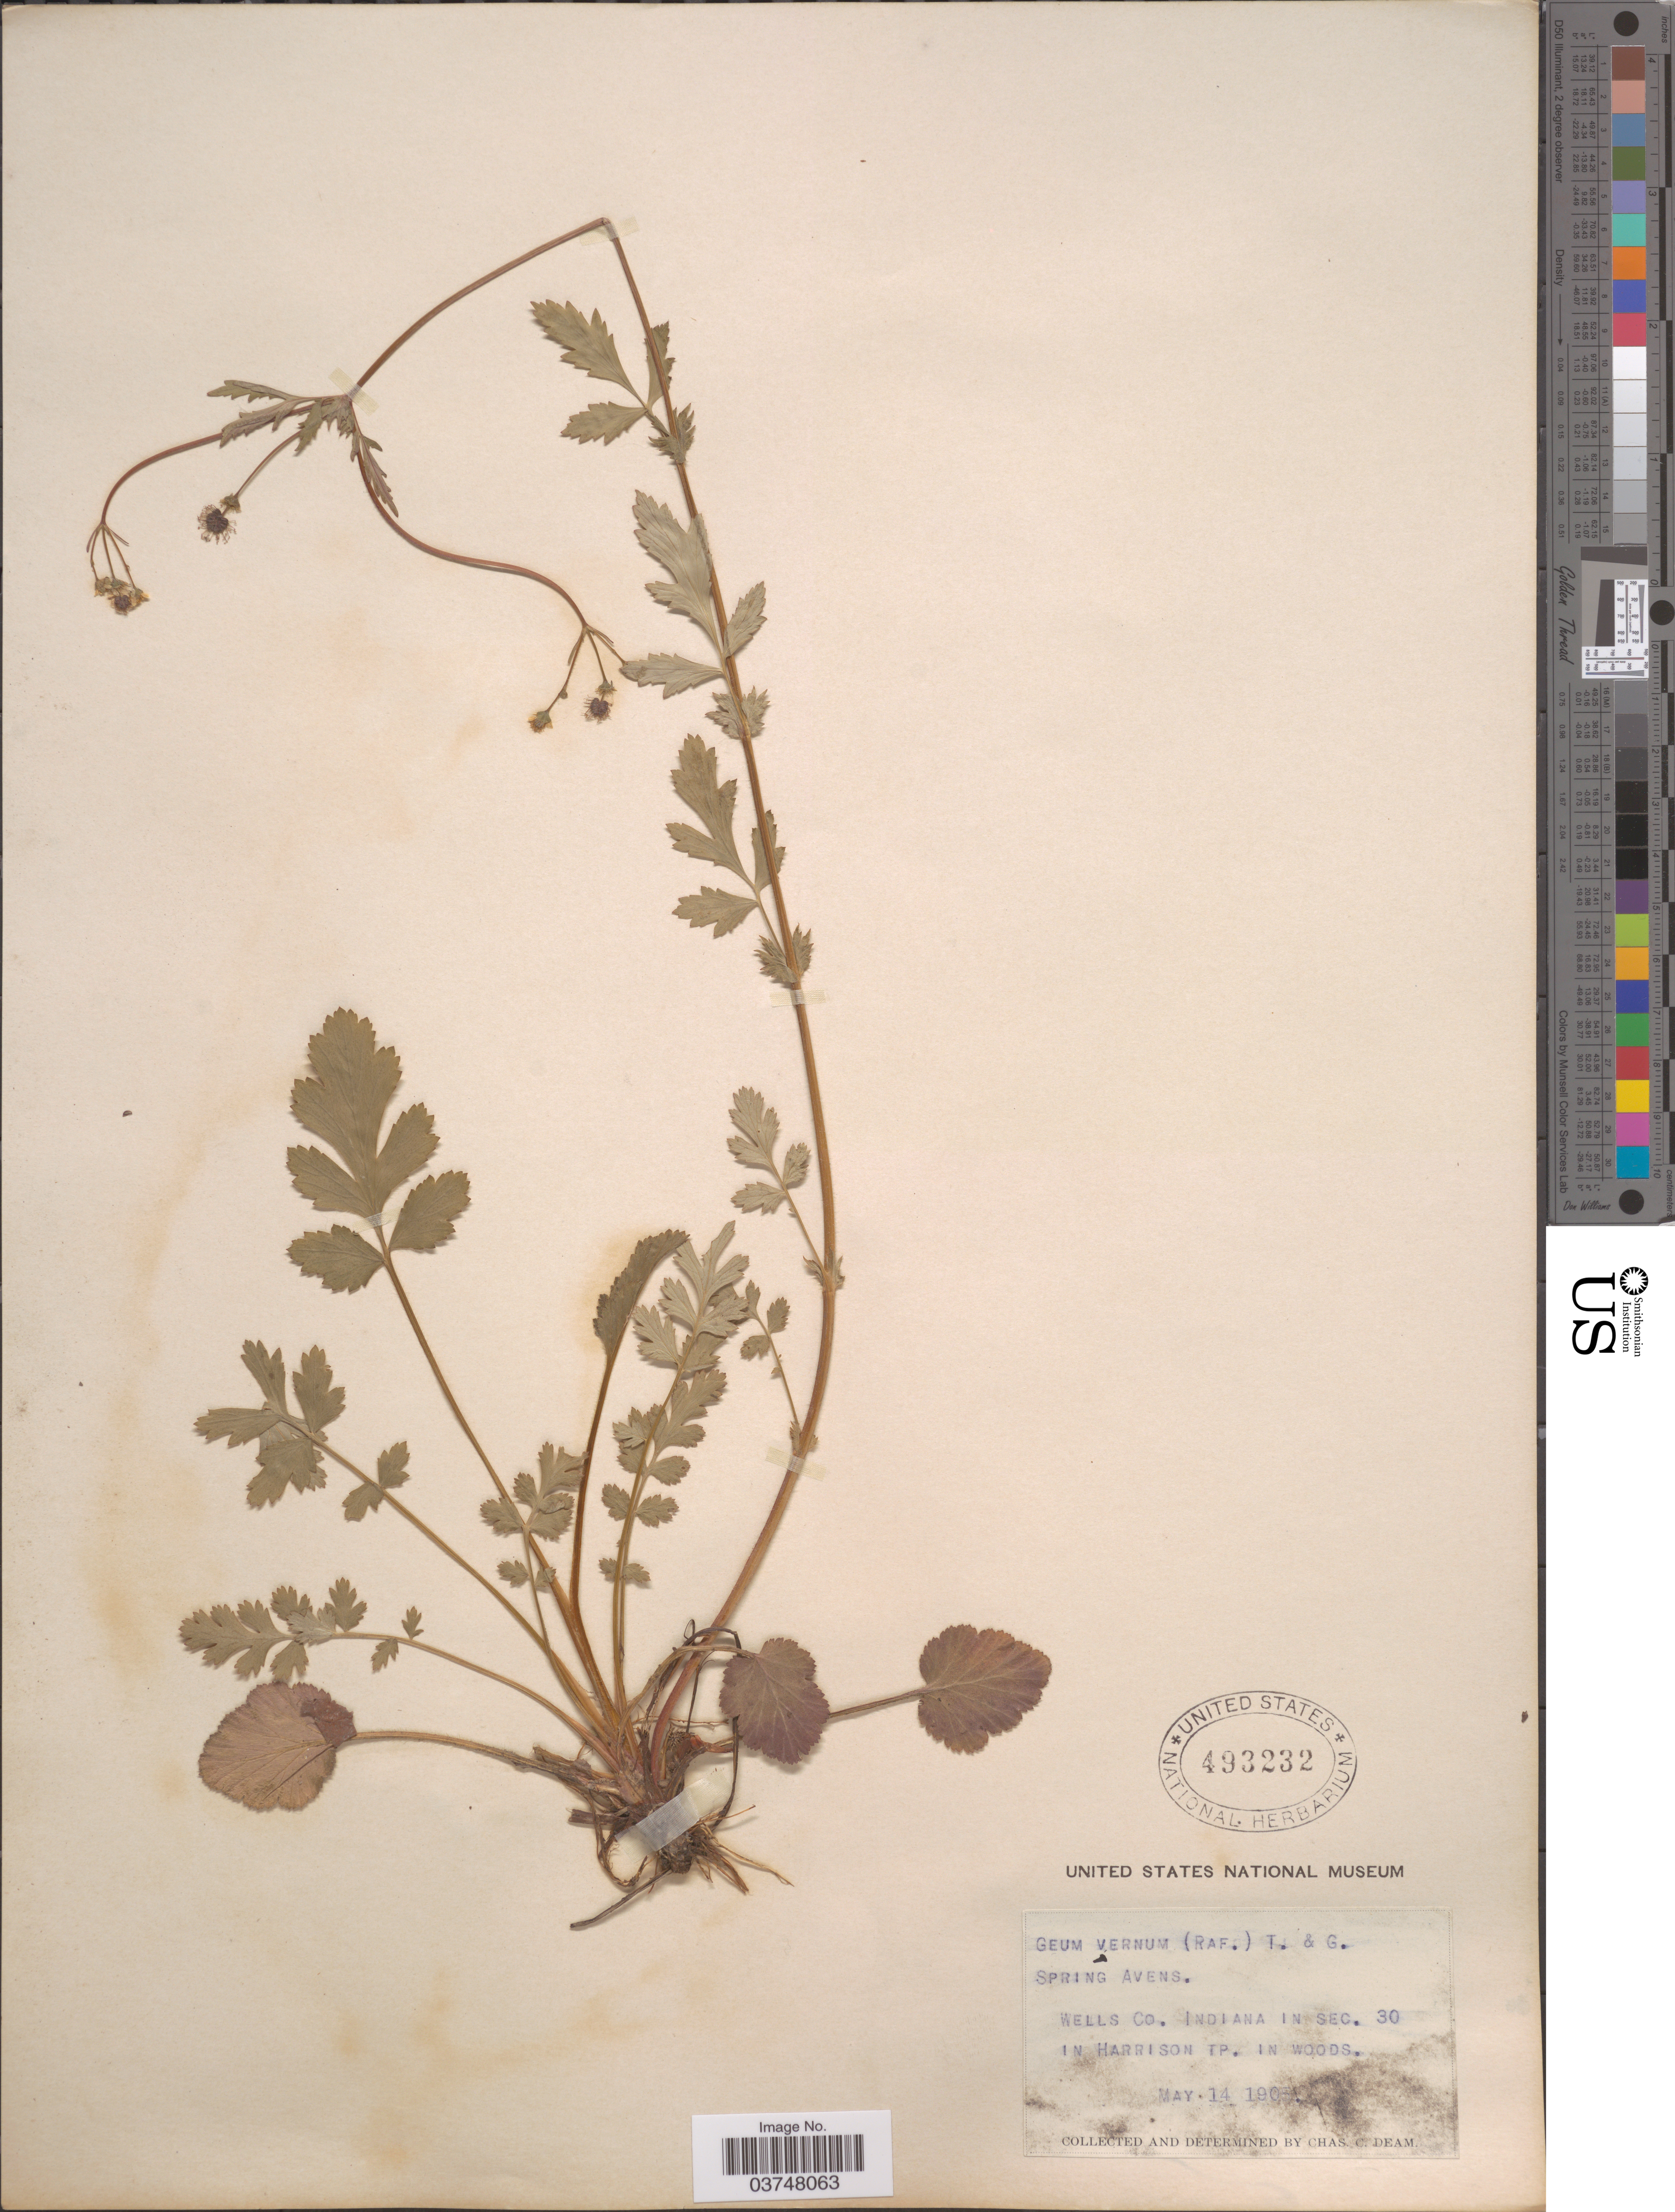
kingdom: Plantae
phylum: Tracheophyta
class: Magnoliopsida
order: Rosales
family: Rosaceae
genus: Geum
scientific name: Geum vernum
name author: (Raf.) Torr. & A. Gray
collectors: C. C. Deam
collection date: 1905-05-14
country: United States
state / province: Indiana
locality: Wells Co. Indiana in Sec. 30. In Harrison Tp. In woods.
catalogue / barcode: US 493232